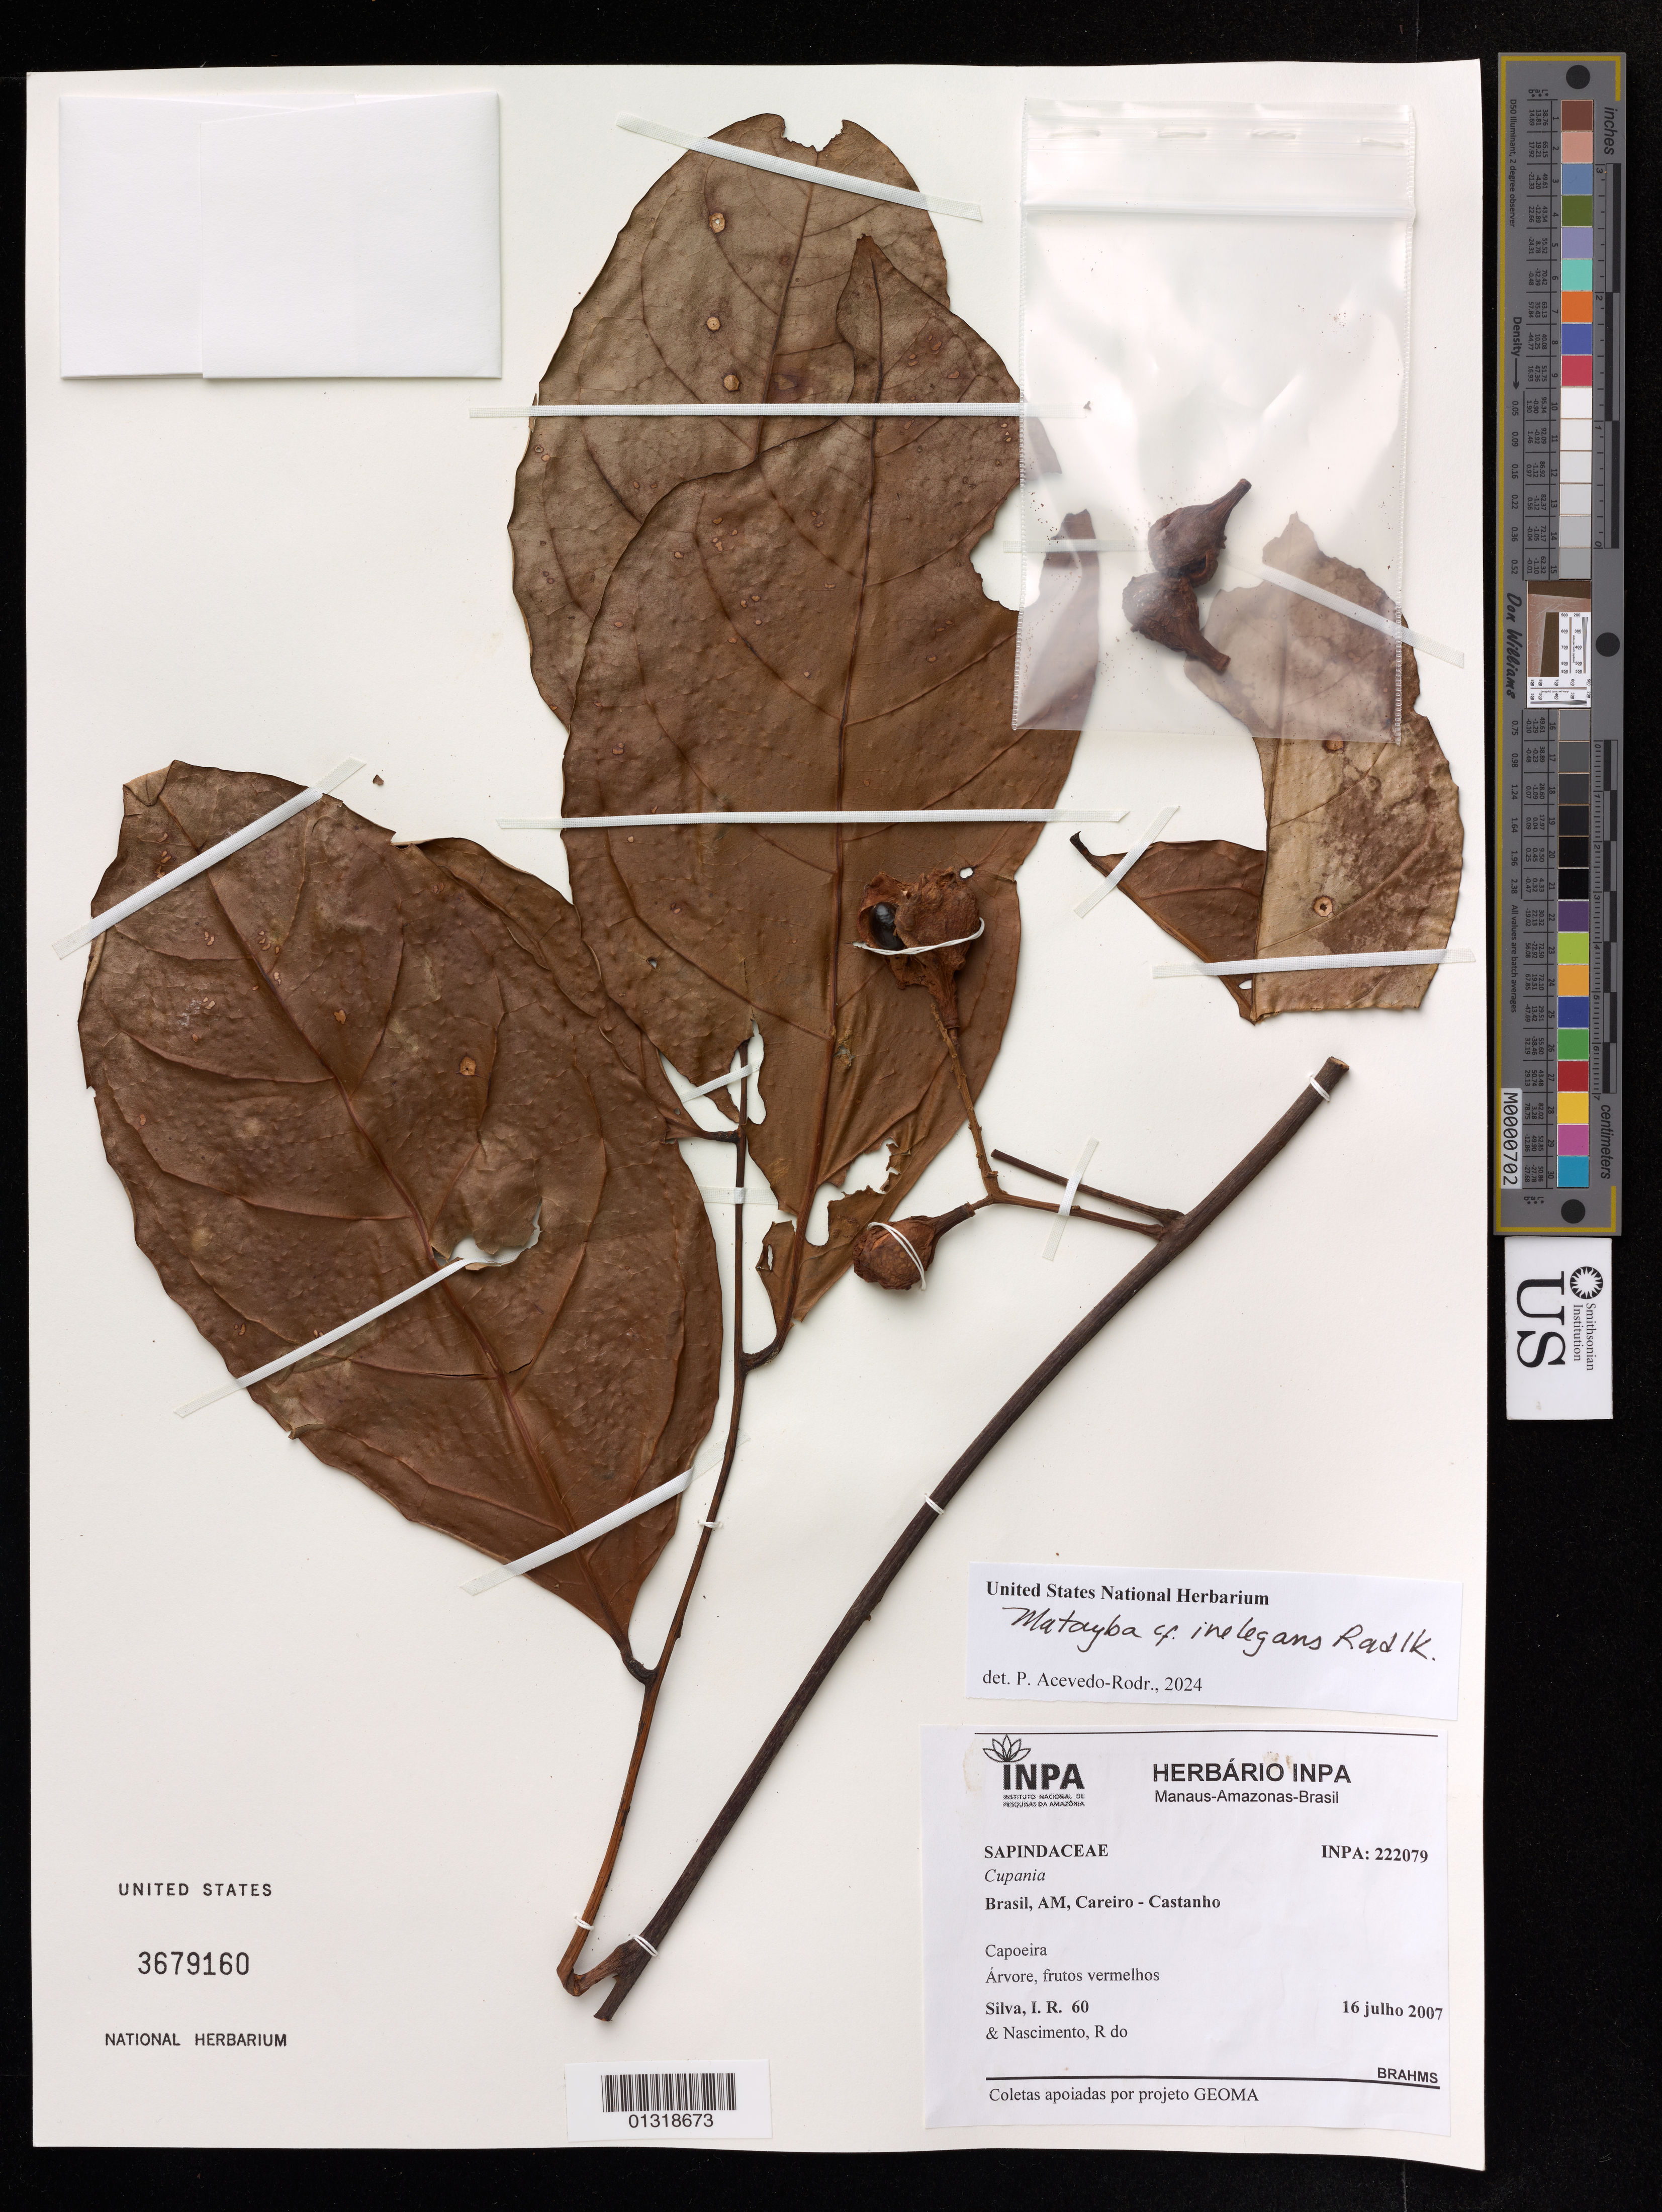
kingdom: Plantae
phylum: Tracheophyta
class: Magnoliopsida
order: Sapindales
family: Sapindaceae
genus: Matayba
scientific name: Matayba inelegans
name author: Radlk.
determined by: Acevedo-Rodriguez, P., (US), Smithsonian Institution - National Museum of Natural History (UNITED STATES)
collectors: I. Silva & R. Nascimento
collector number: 60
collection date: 2007-07-16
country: Brazil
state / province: Amazonas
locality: Careiro - Castanho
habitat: Capoeira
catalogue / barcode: US 3679160